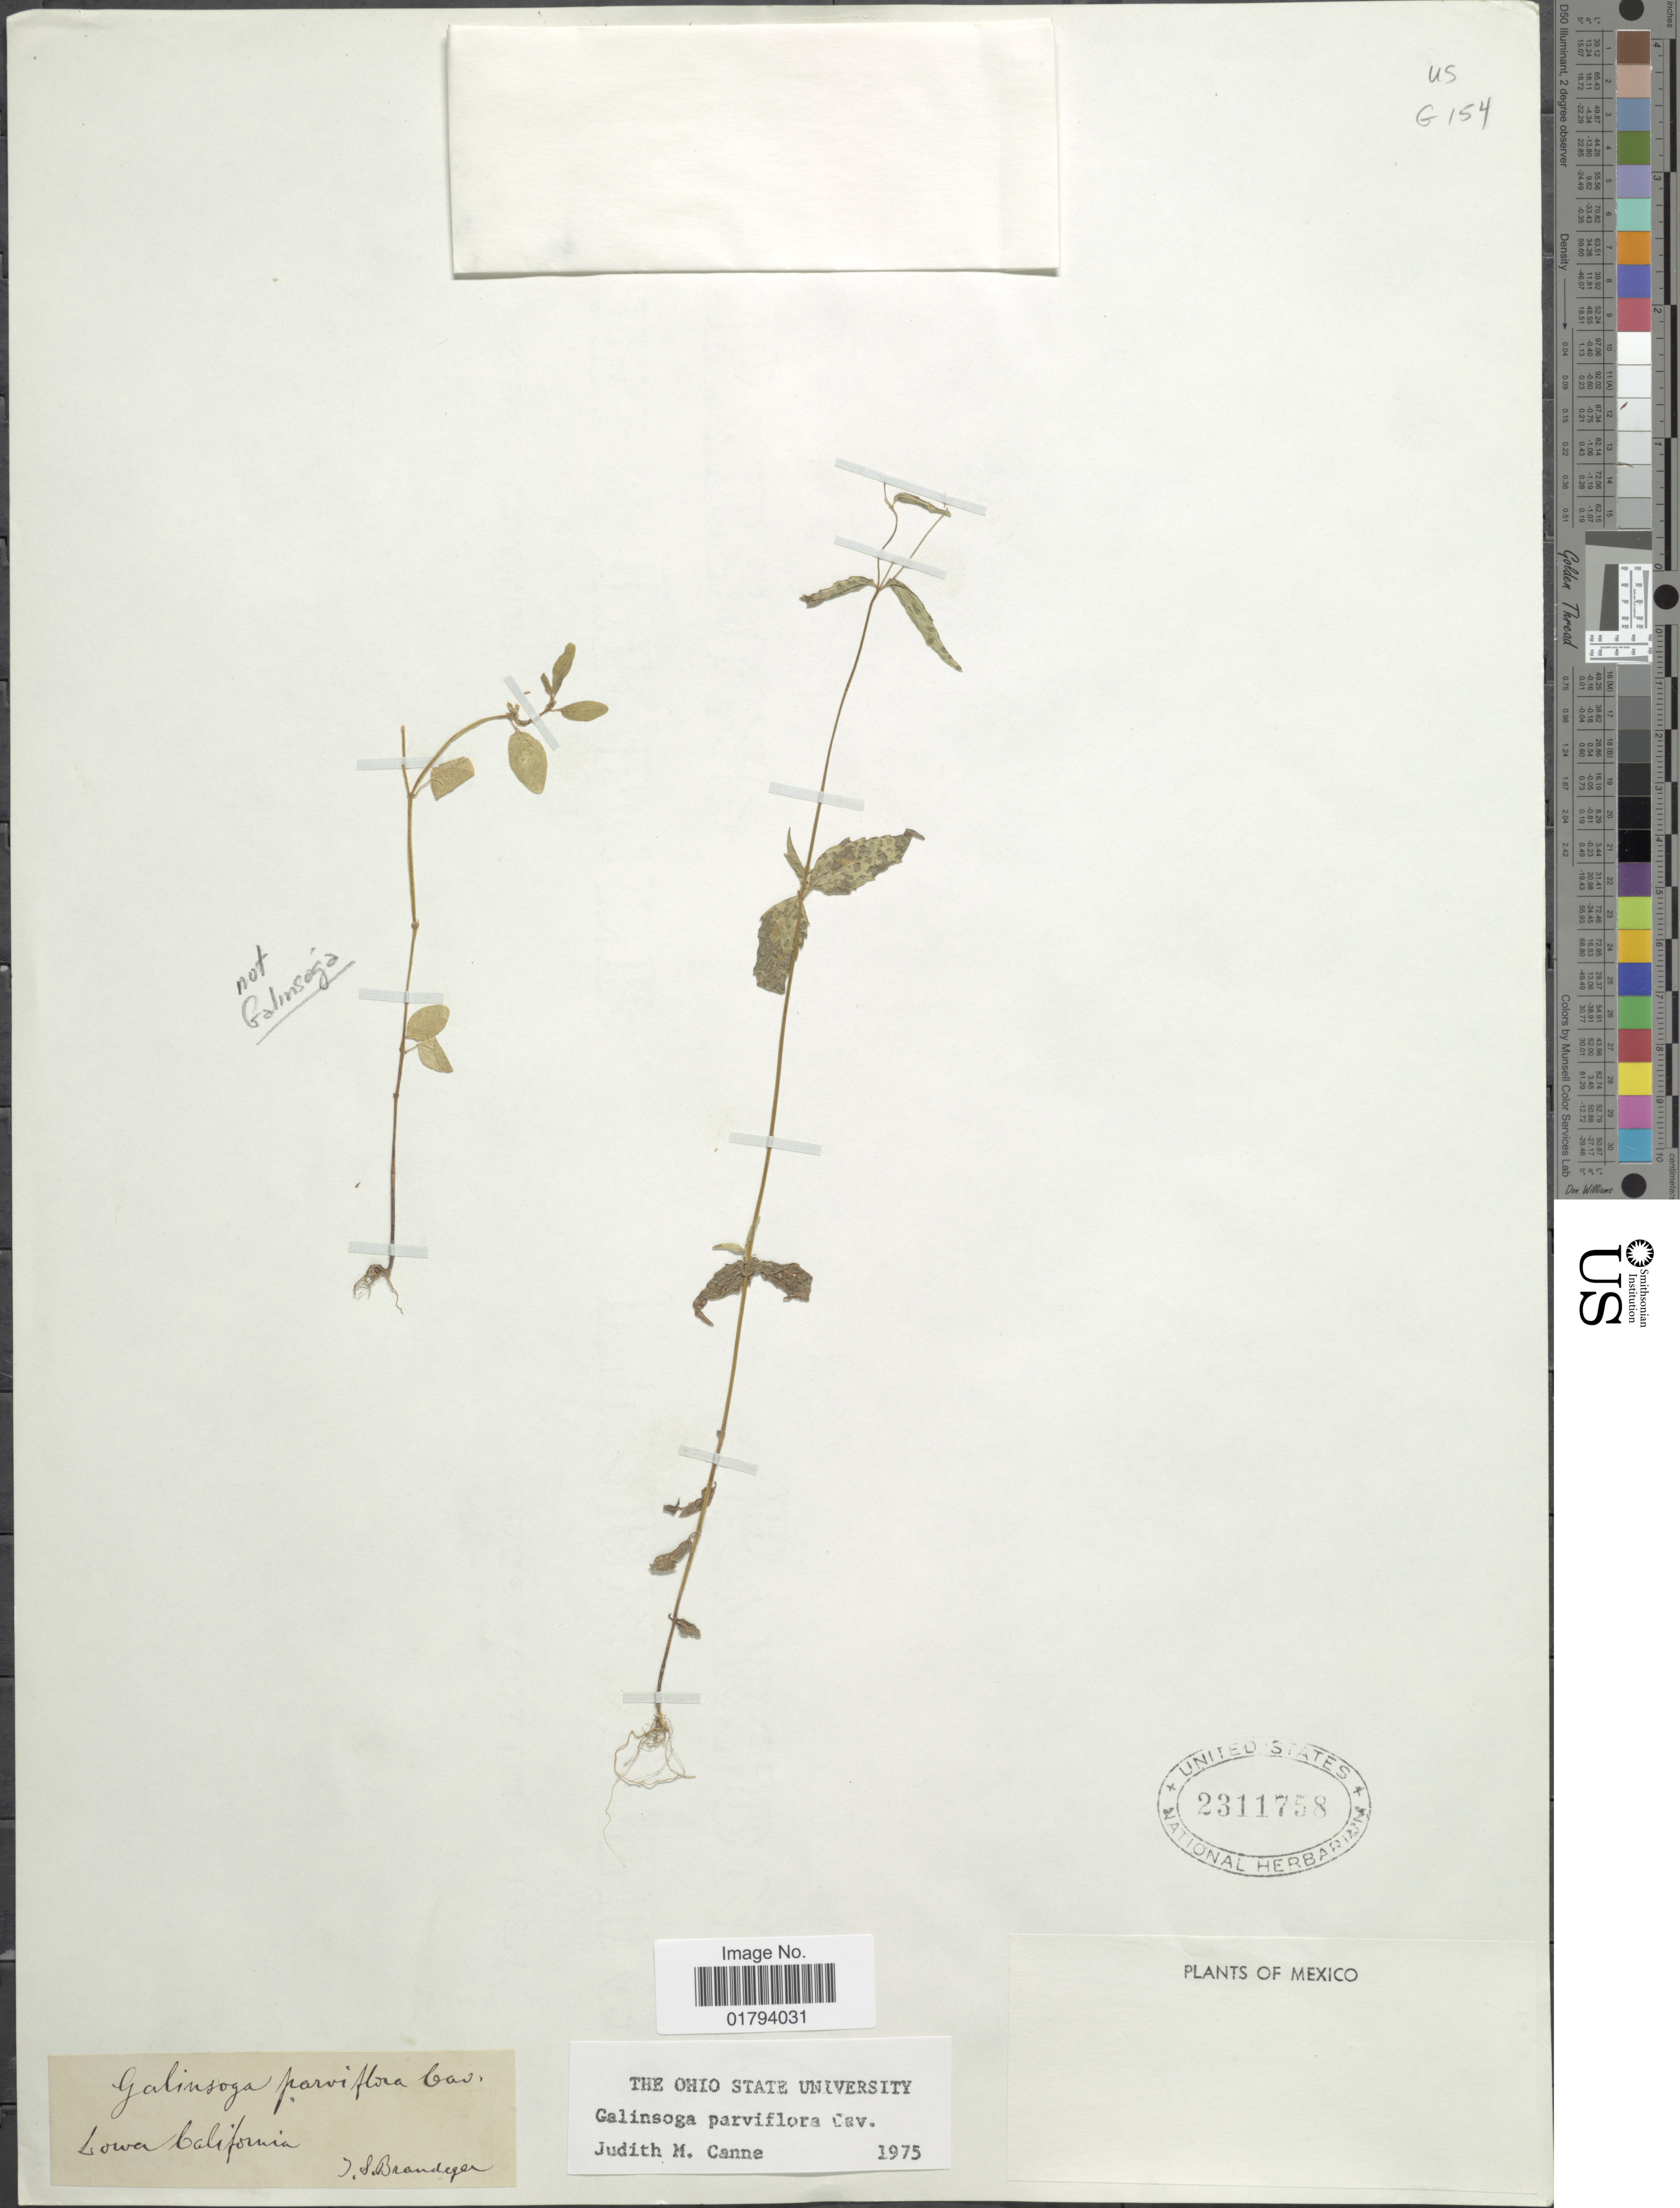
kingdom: Plantae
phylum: Tracheophyta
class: Magnoliopsida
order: Asterales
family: Asteraceae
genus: Galinsoga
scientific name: Galinsoga parviflora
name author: Cav.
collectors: J. S. Brandegee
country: Mexico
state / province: Baja California Sur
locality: Lower California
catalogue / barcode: US 2311758